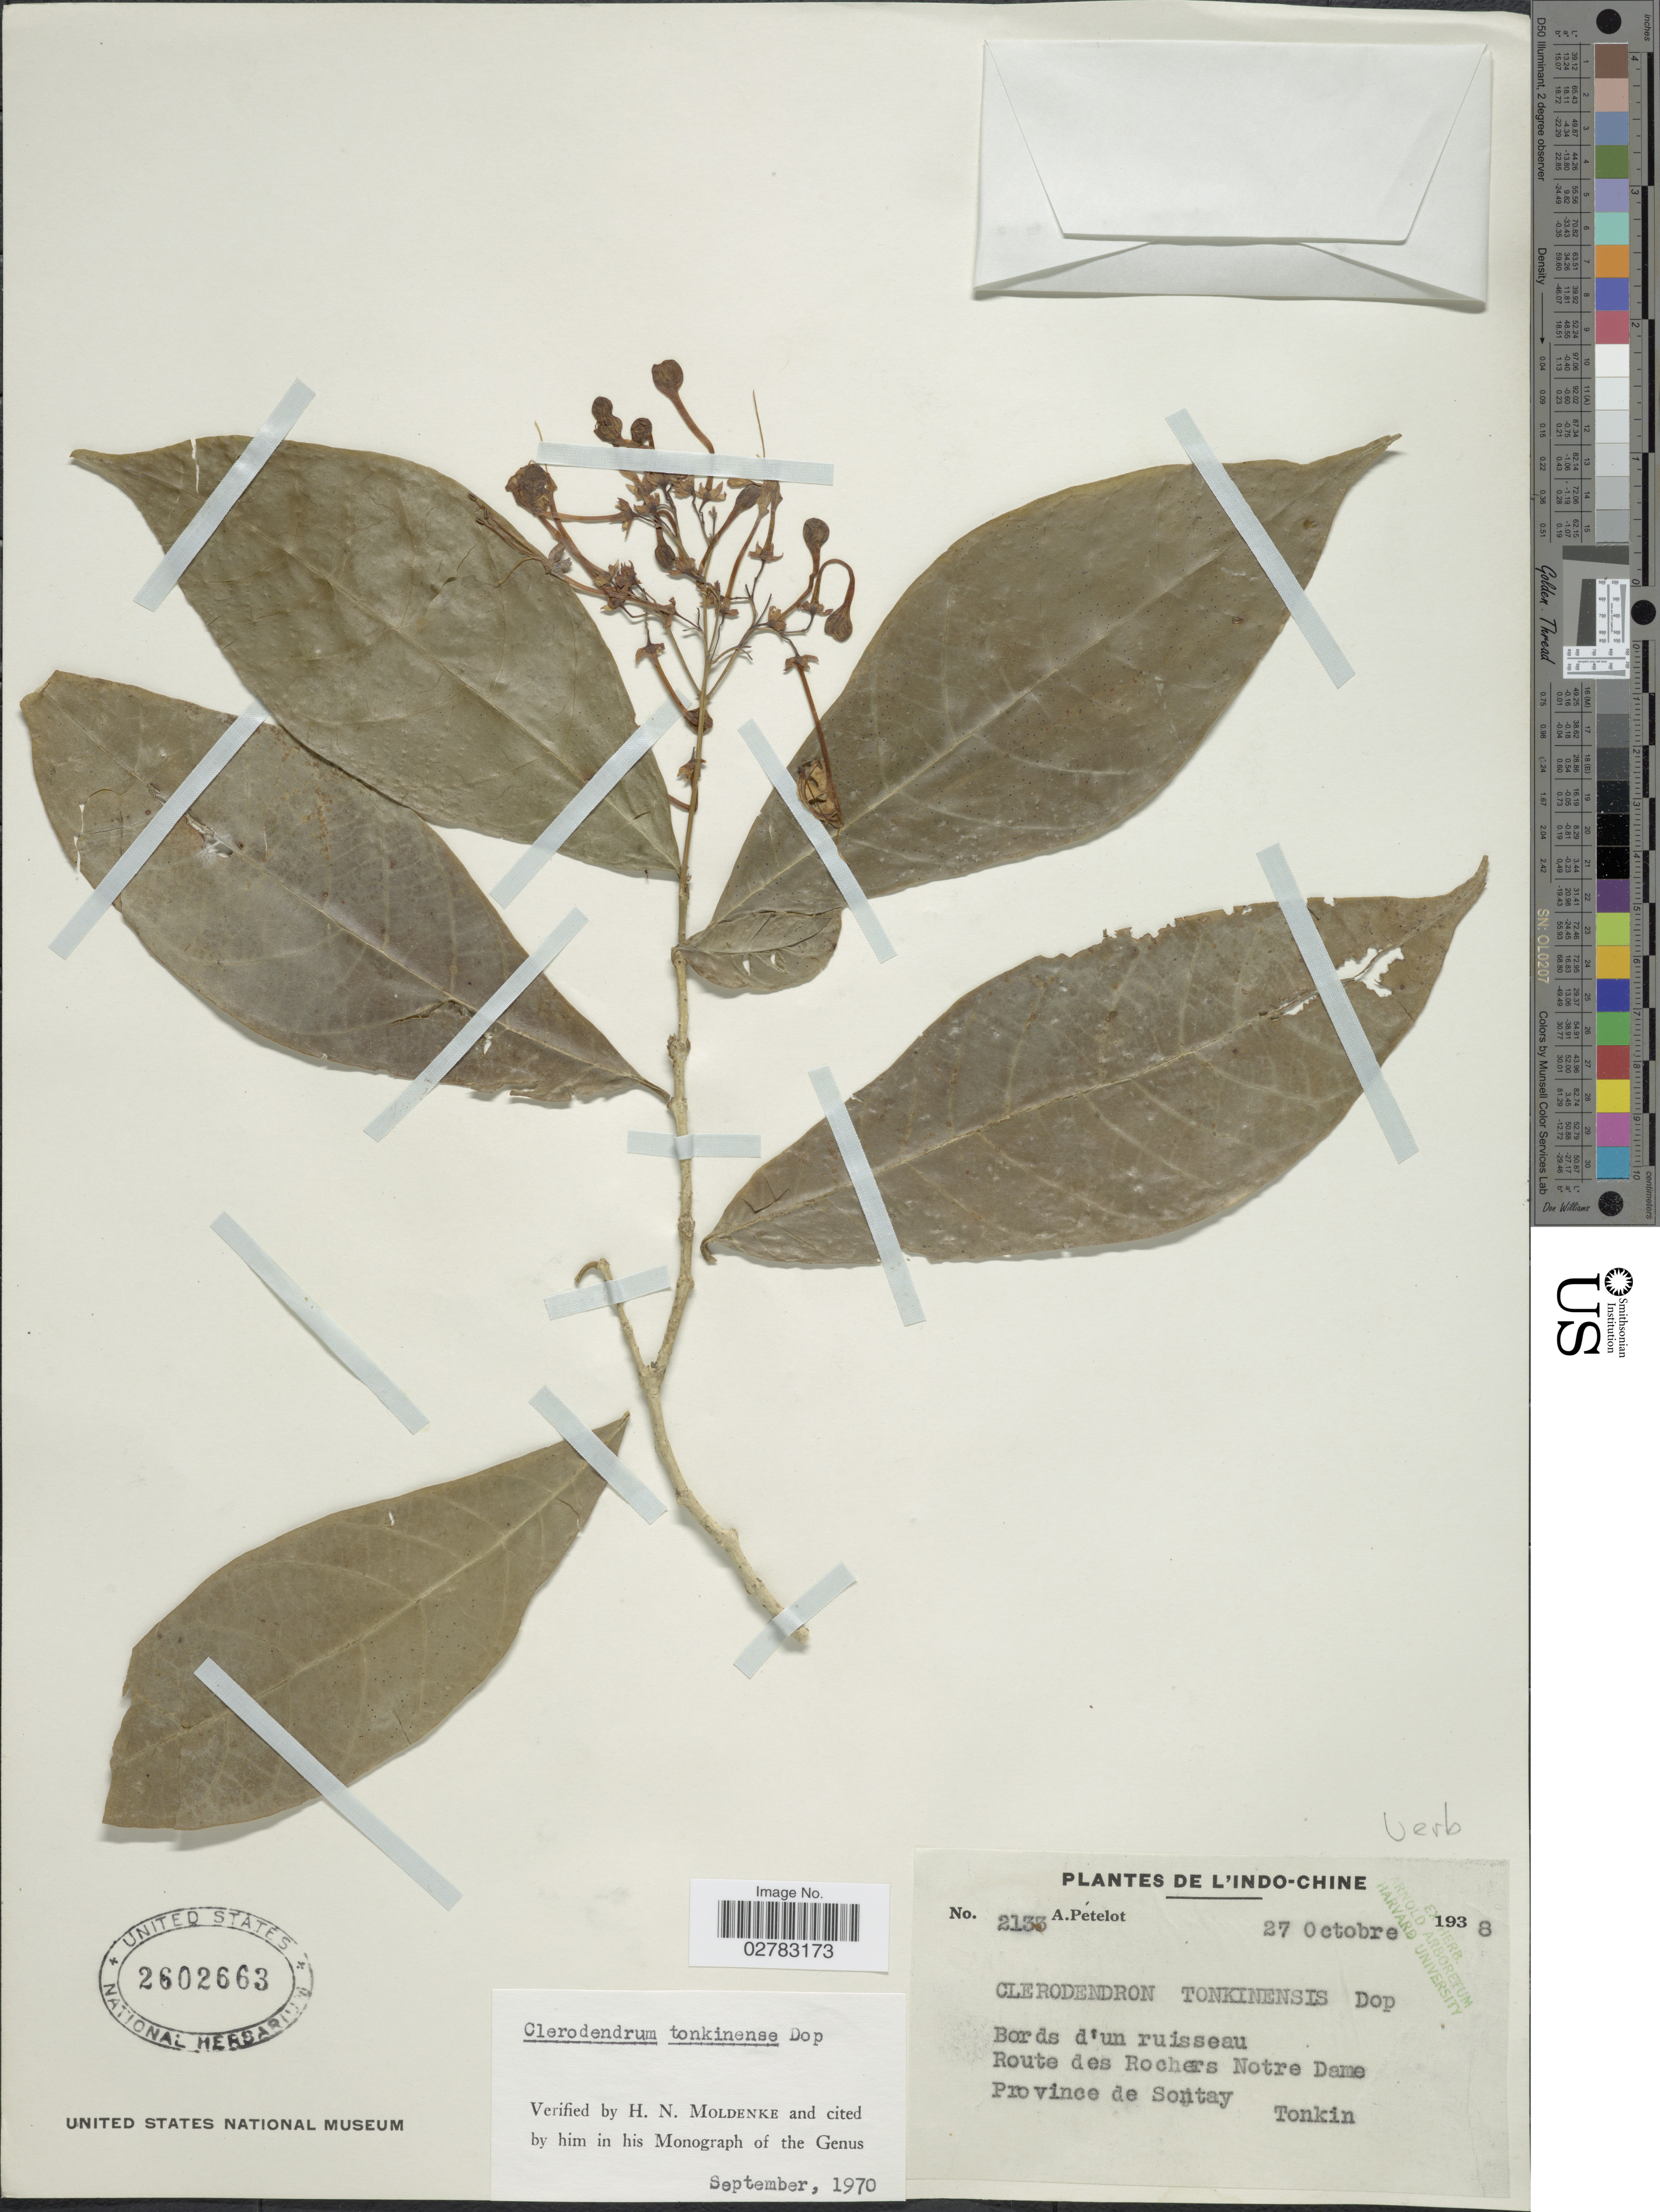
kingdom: Plantae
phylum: Tracheophyta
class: Magnoliopsida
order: Lamiales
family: Lamiaceae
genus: Clerodendrum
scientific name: Clerodendrum tonkinense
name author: Dop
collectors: A. Petelot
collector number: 2133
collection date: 1938-10-27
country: Vietnam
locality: L'Indo-Chine. Bords d'un ruisseau. Route des Rochers Notre Dame. Province de Sontay. Tonkin.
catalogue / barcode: US 2602663